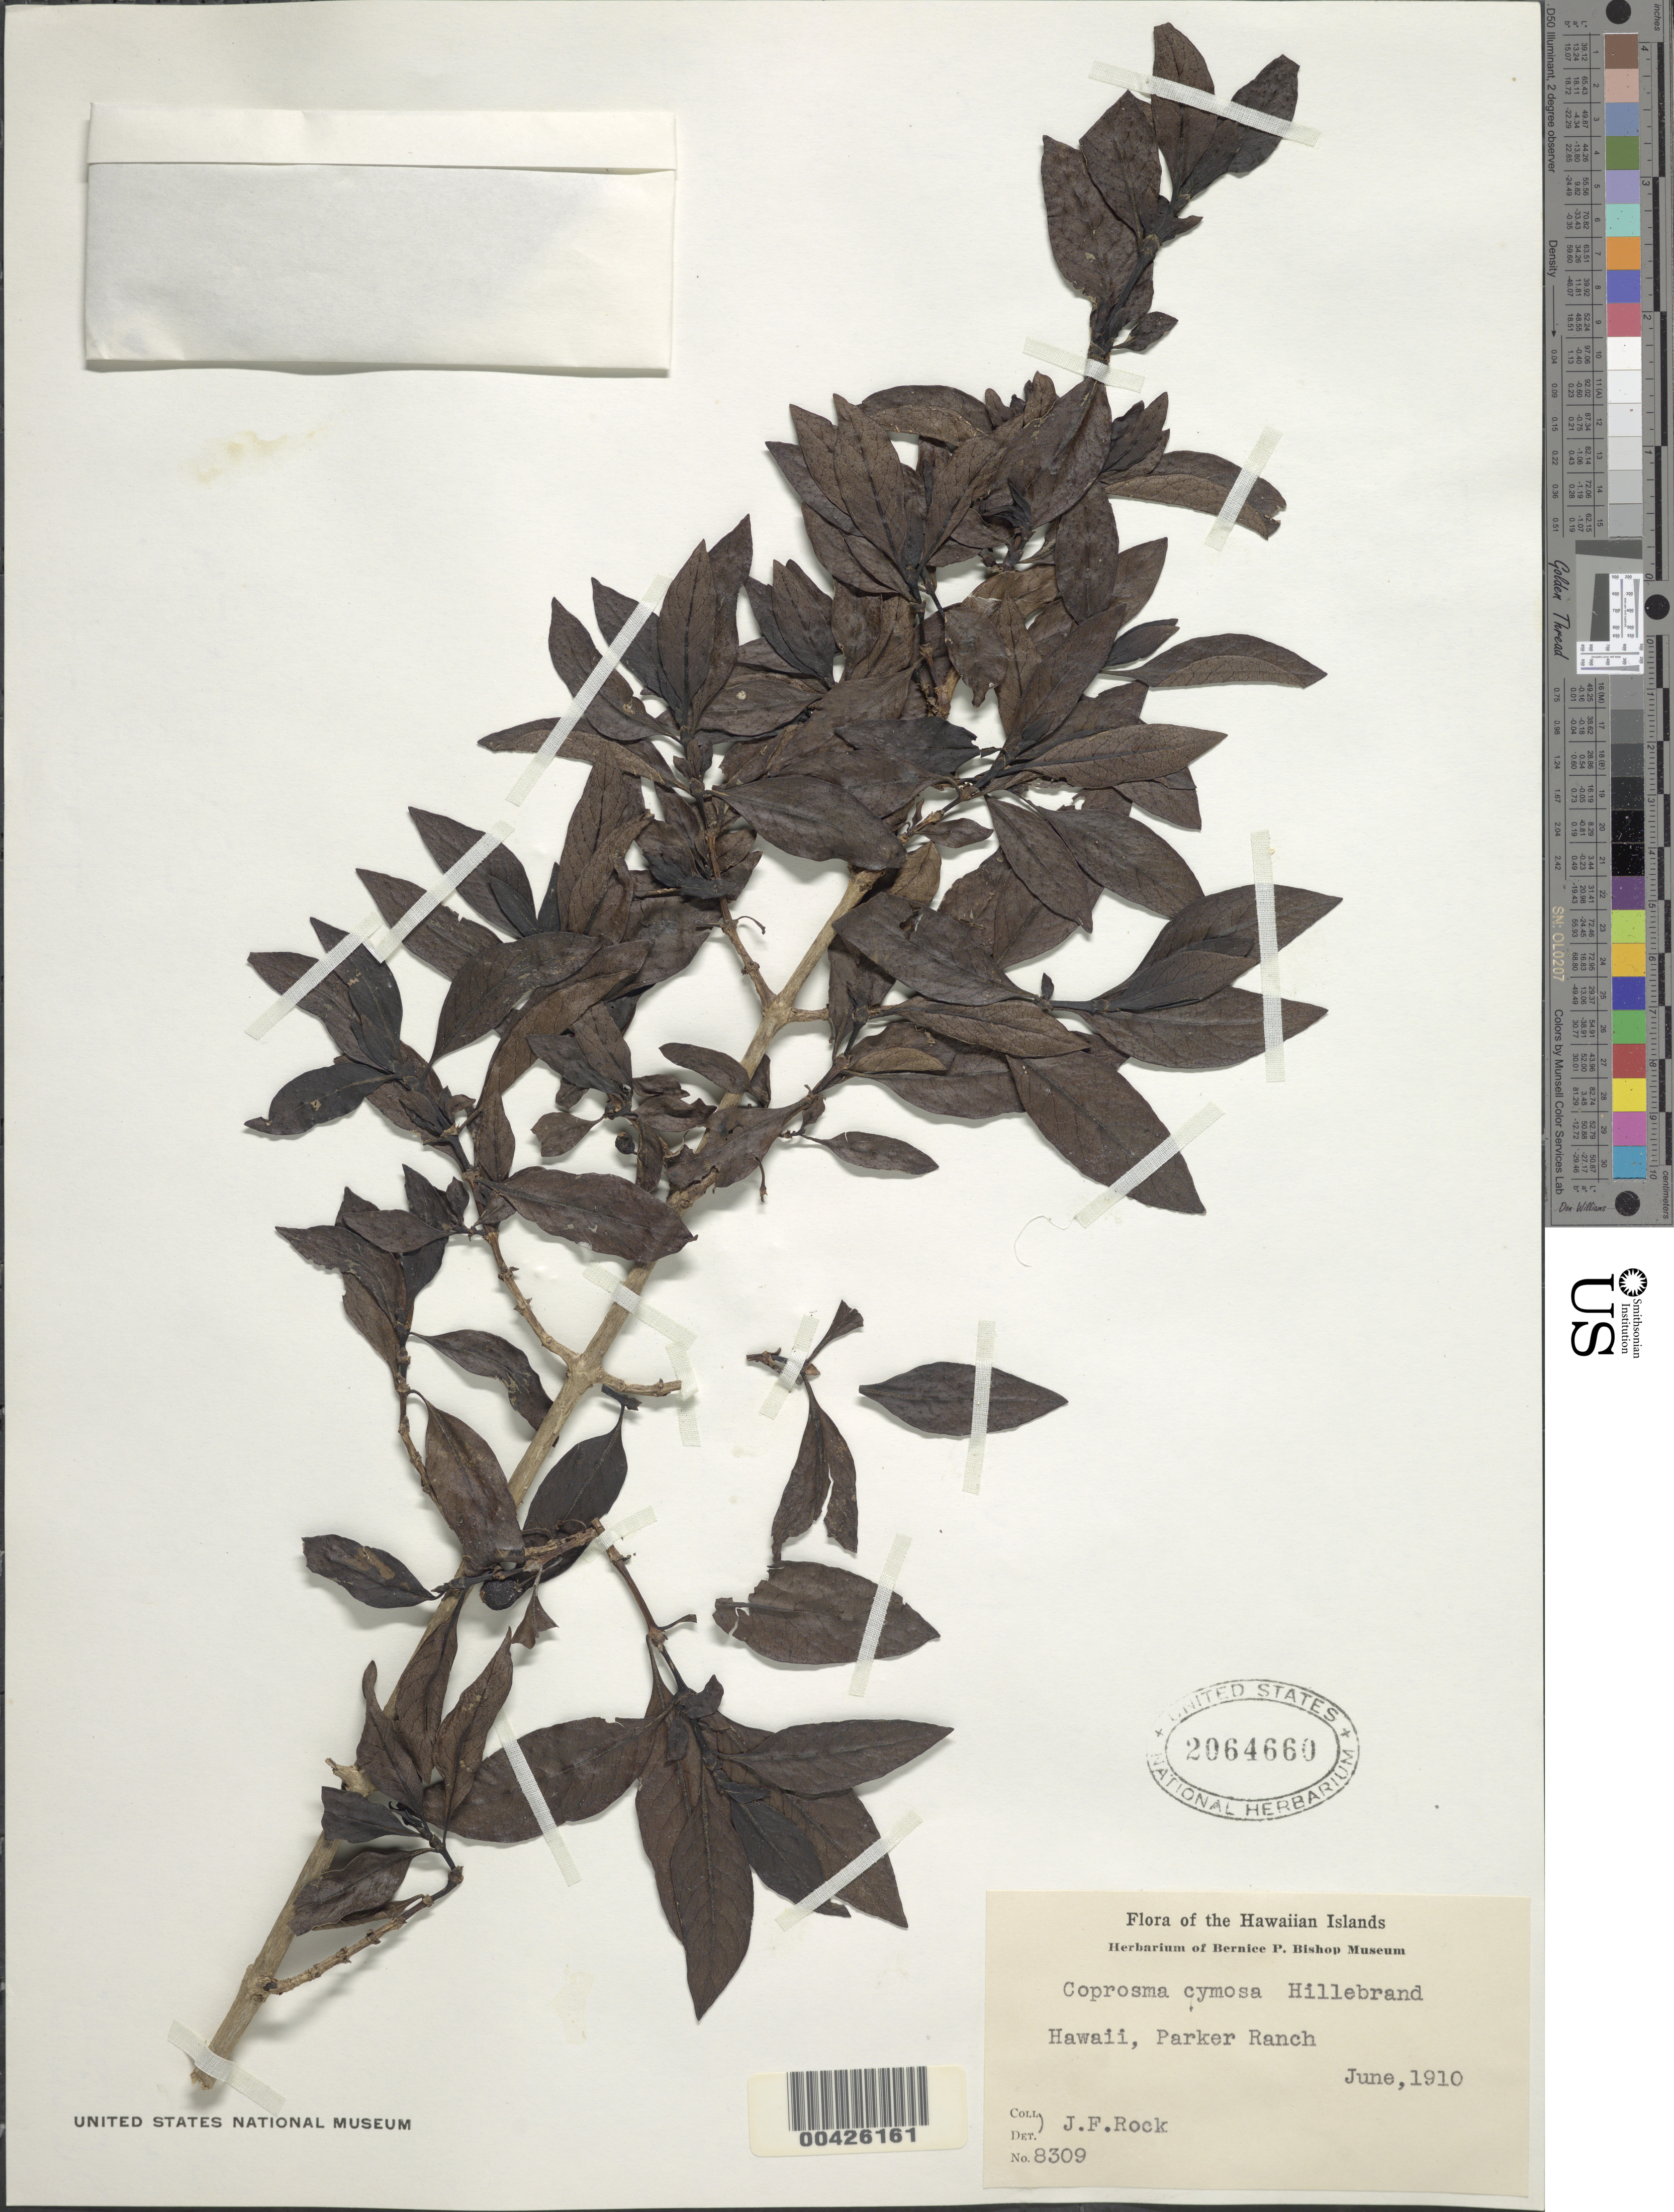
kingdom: Plantae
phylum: Tracheophyta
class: Magnoliopsida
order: Gentianales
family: Rubiaceae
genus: Coprosma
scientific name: Coprosma cymosa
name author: Hillebr.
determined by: Rock, Joseph F.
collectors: J. F. Rock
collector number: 8309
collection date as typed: Jun 1910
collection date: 1910-06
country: United States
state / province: Hawaii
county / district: Hawaii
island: Hawaii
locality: Parker Ranch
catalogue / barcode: US 2064660